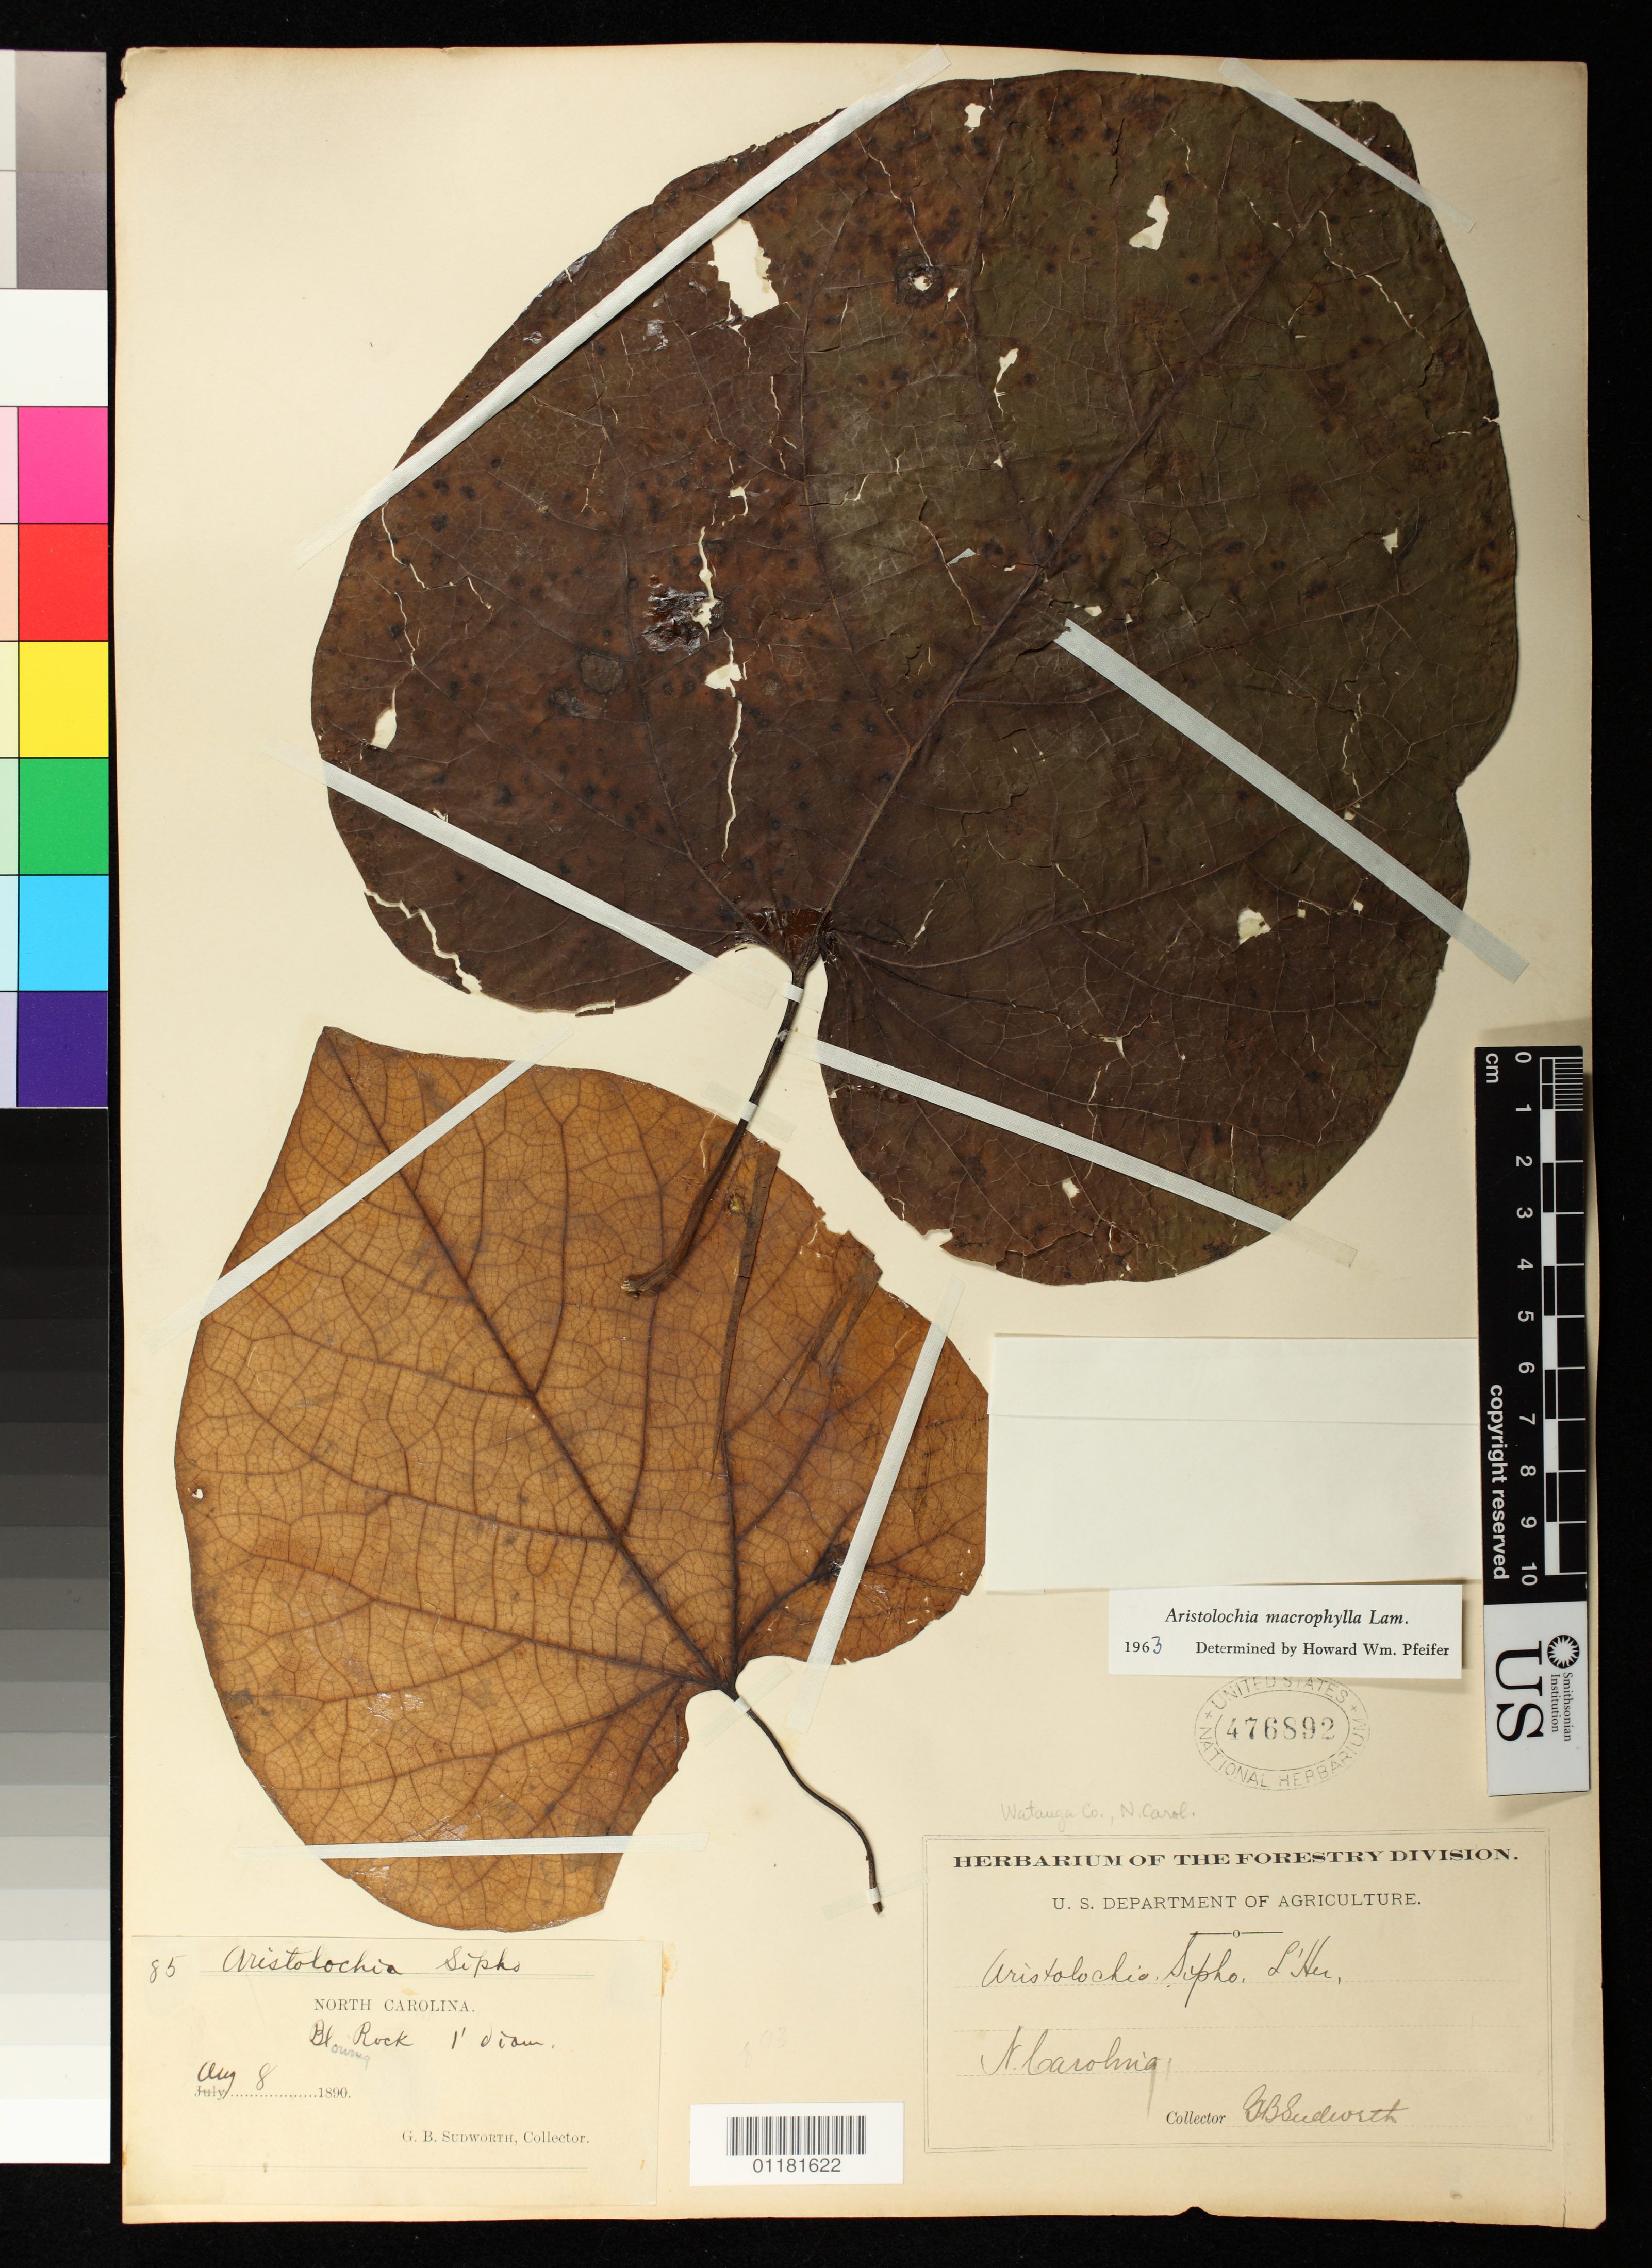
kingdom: Plantae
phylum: Tracheophyta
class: Magnoliopsida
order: Piperales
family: Aristolochiaceae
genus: Aristolochia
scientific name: Aristolochia macrophylla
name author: Lam.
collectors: G. B. Sudworth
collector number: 85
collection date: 1890-08-08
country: United States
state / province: North Carolina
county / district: Watauga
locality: Blowing Rock, Watauga County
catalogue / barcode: US 476892